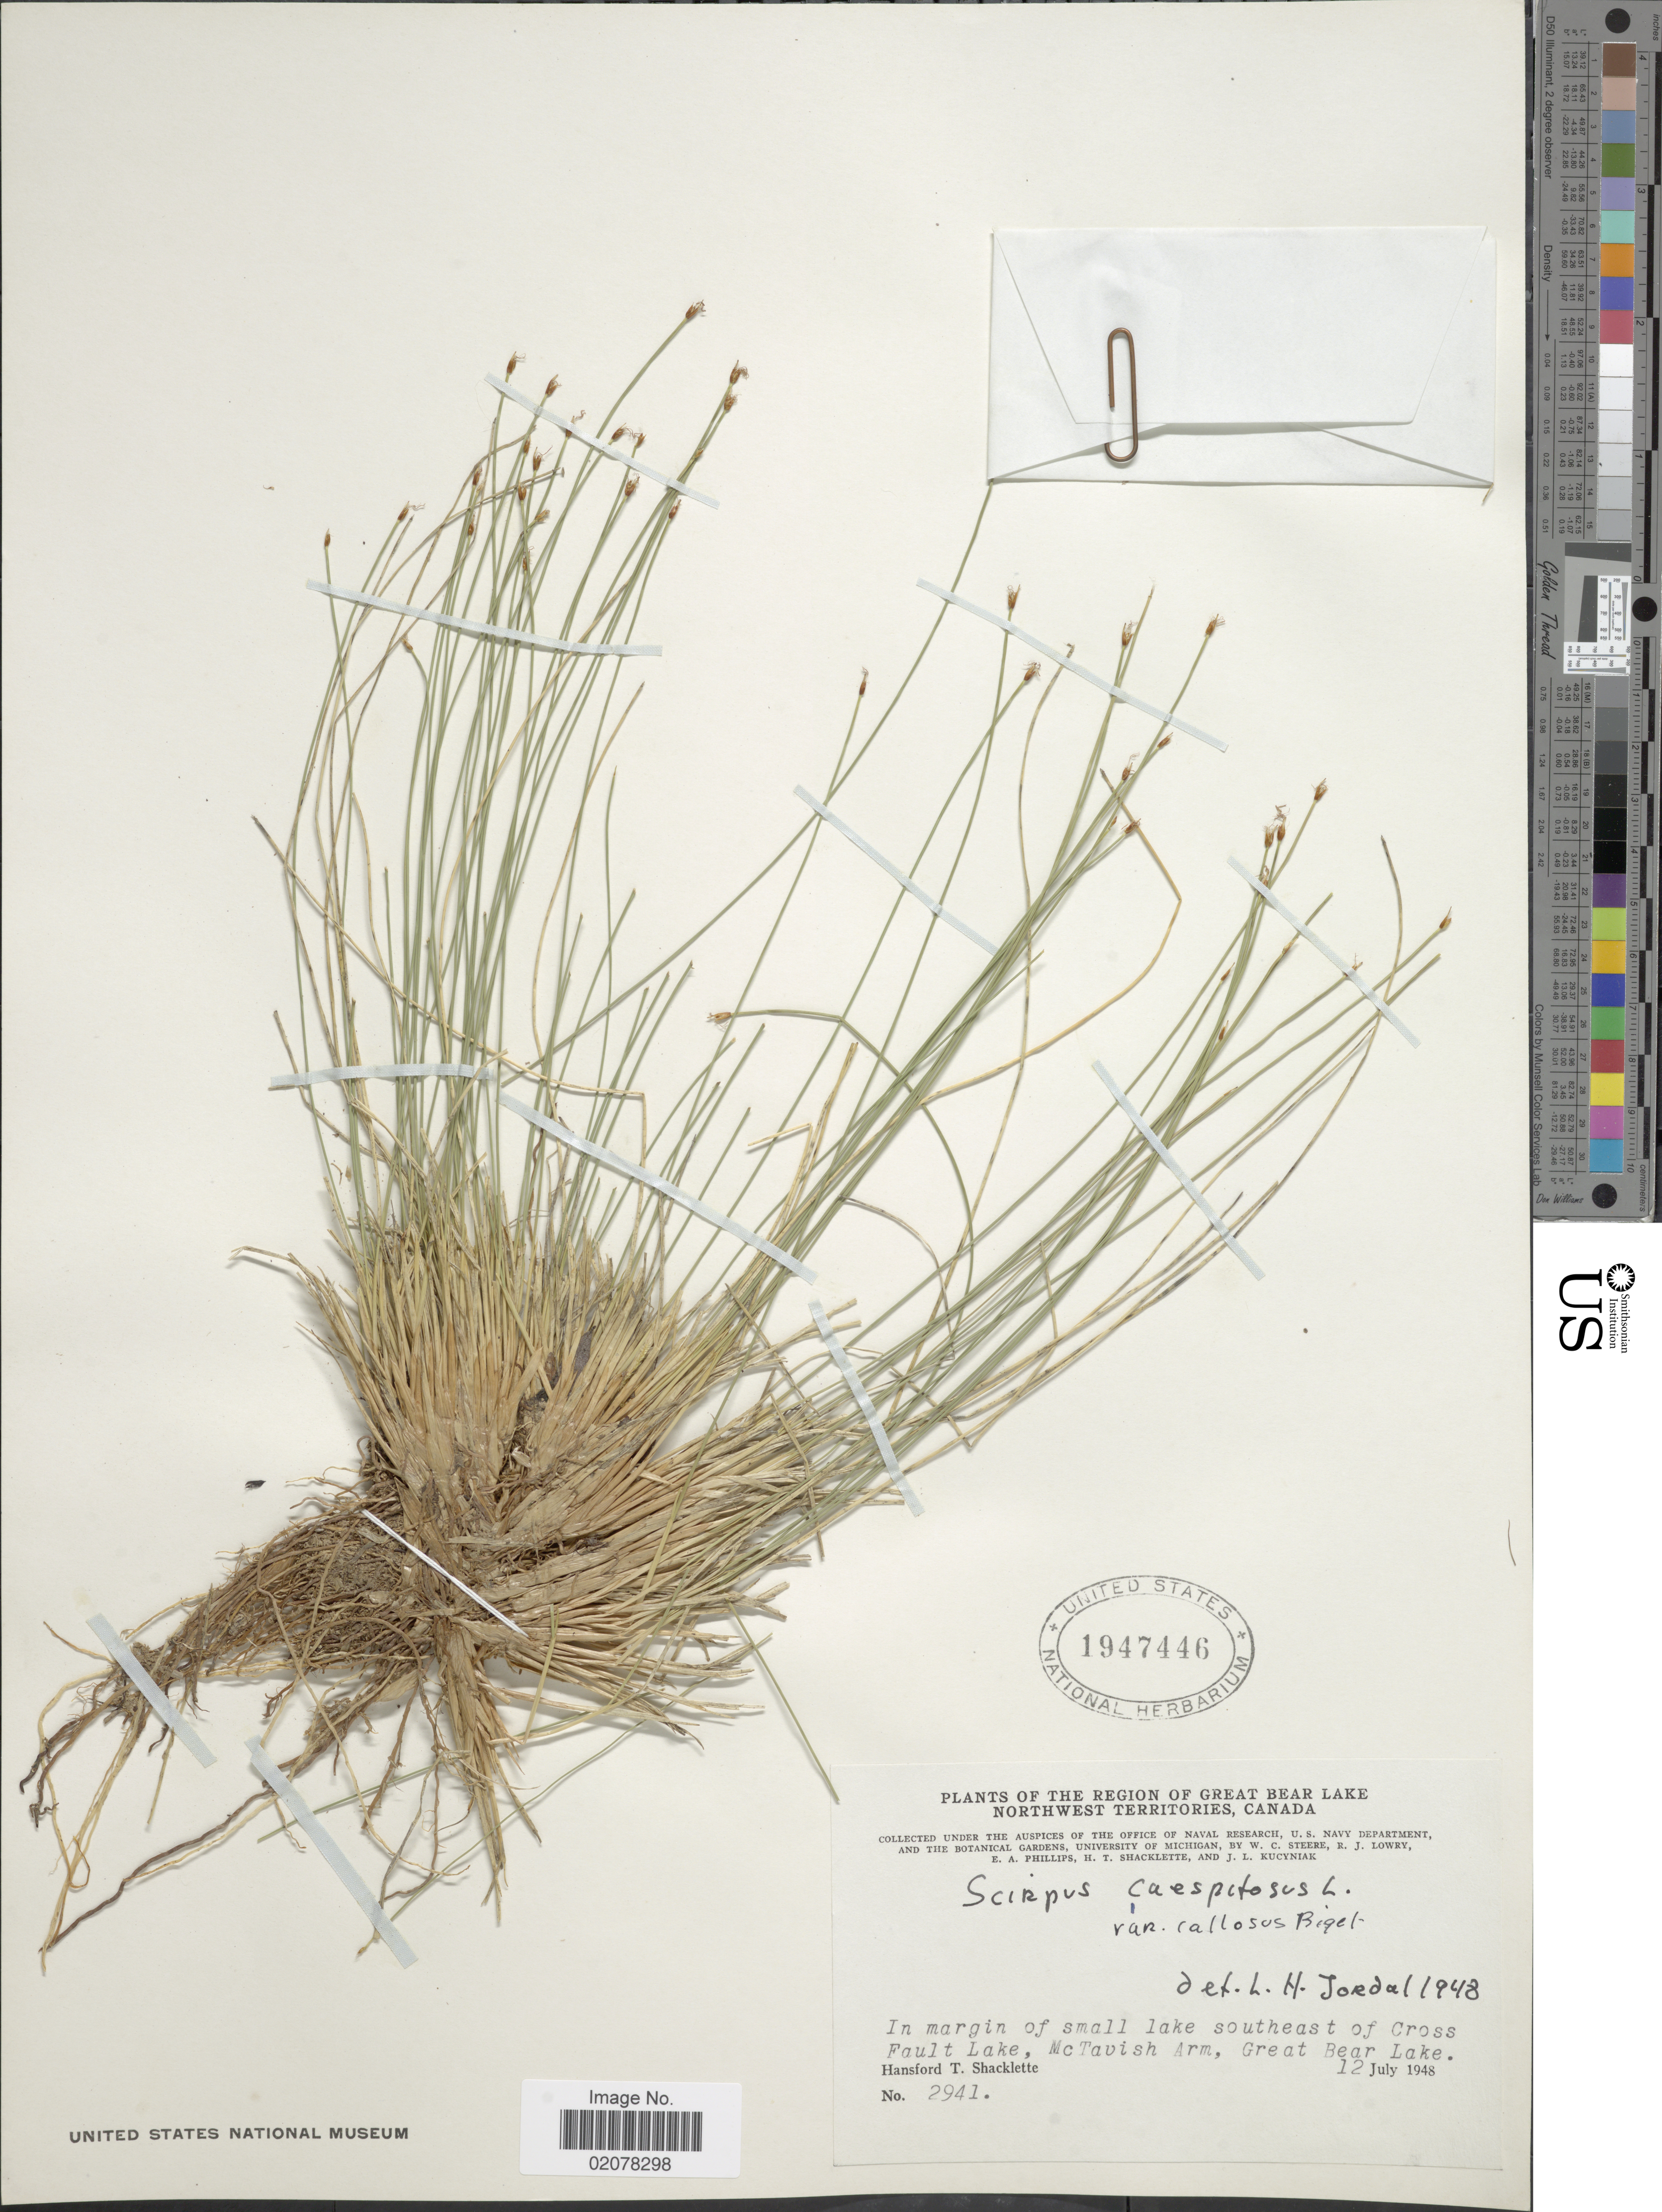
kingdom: Plantae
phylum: Tracheophyta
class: Liliopsida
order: Poales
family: Cyperaceae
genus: Trichophorum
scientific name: Trichophorum cespitosum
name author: (L.) Hartm.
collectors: H. Shacklette, W. C. Steere, R. Lowry, E. Phillips & et al.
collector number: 2941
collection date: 1948-07-12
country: Canada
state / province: Northwest Territories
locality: Region of Great Bear Lake, in margin of small lake southeast of Cross Fault Lake, McTavish Arm, Great Bear Lake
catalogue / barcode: US 1947446